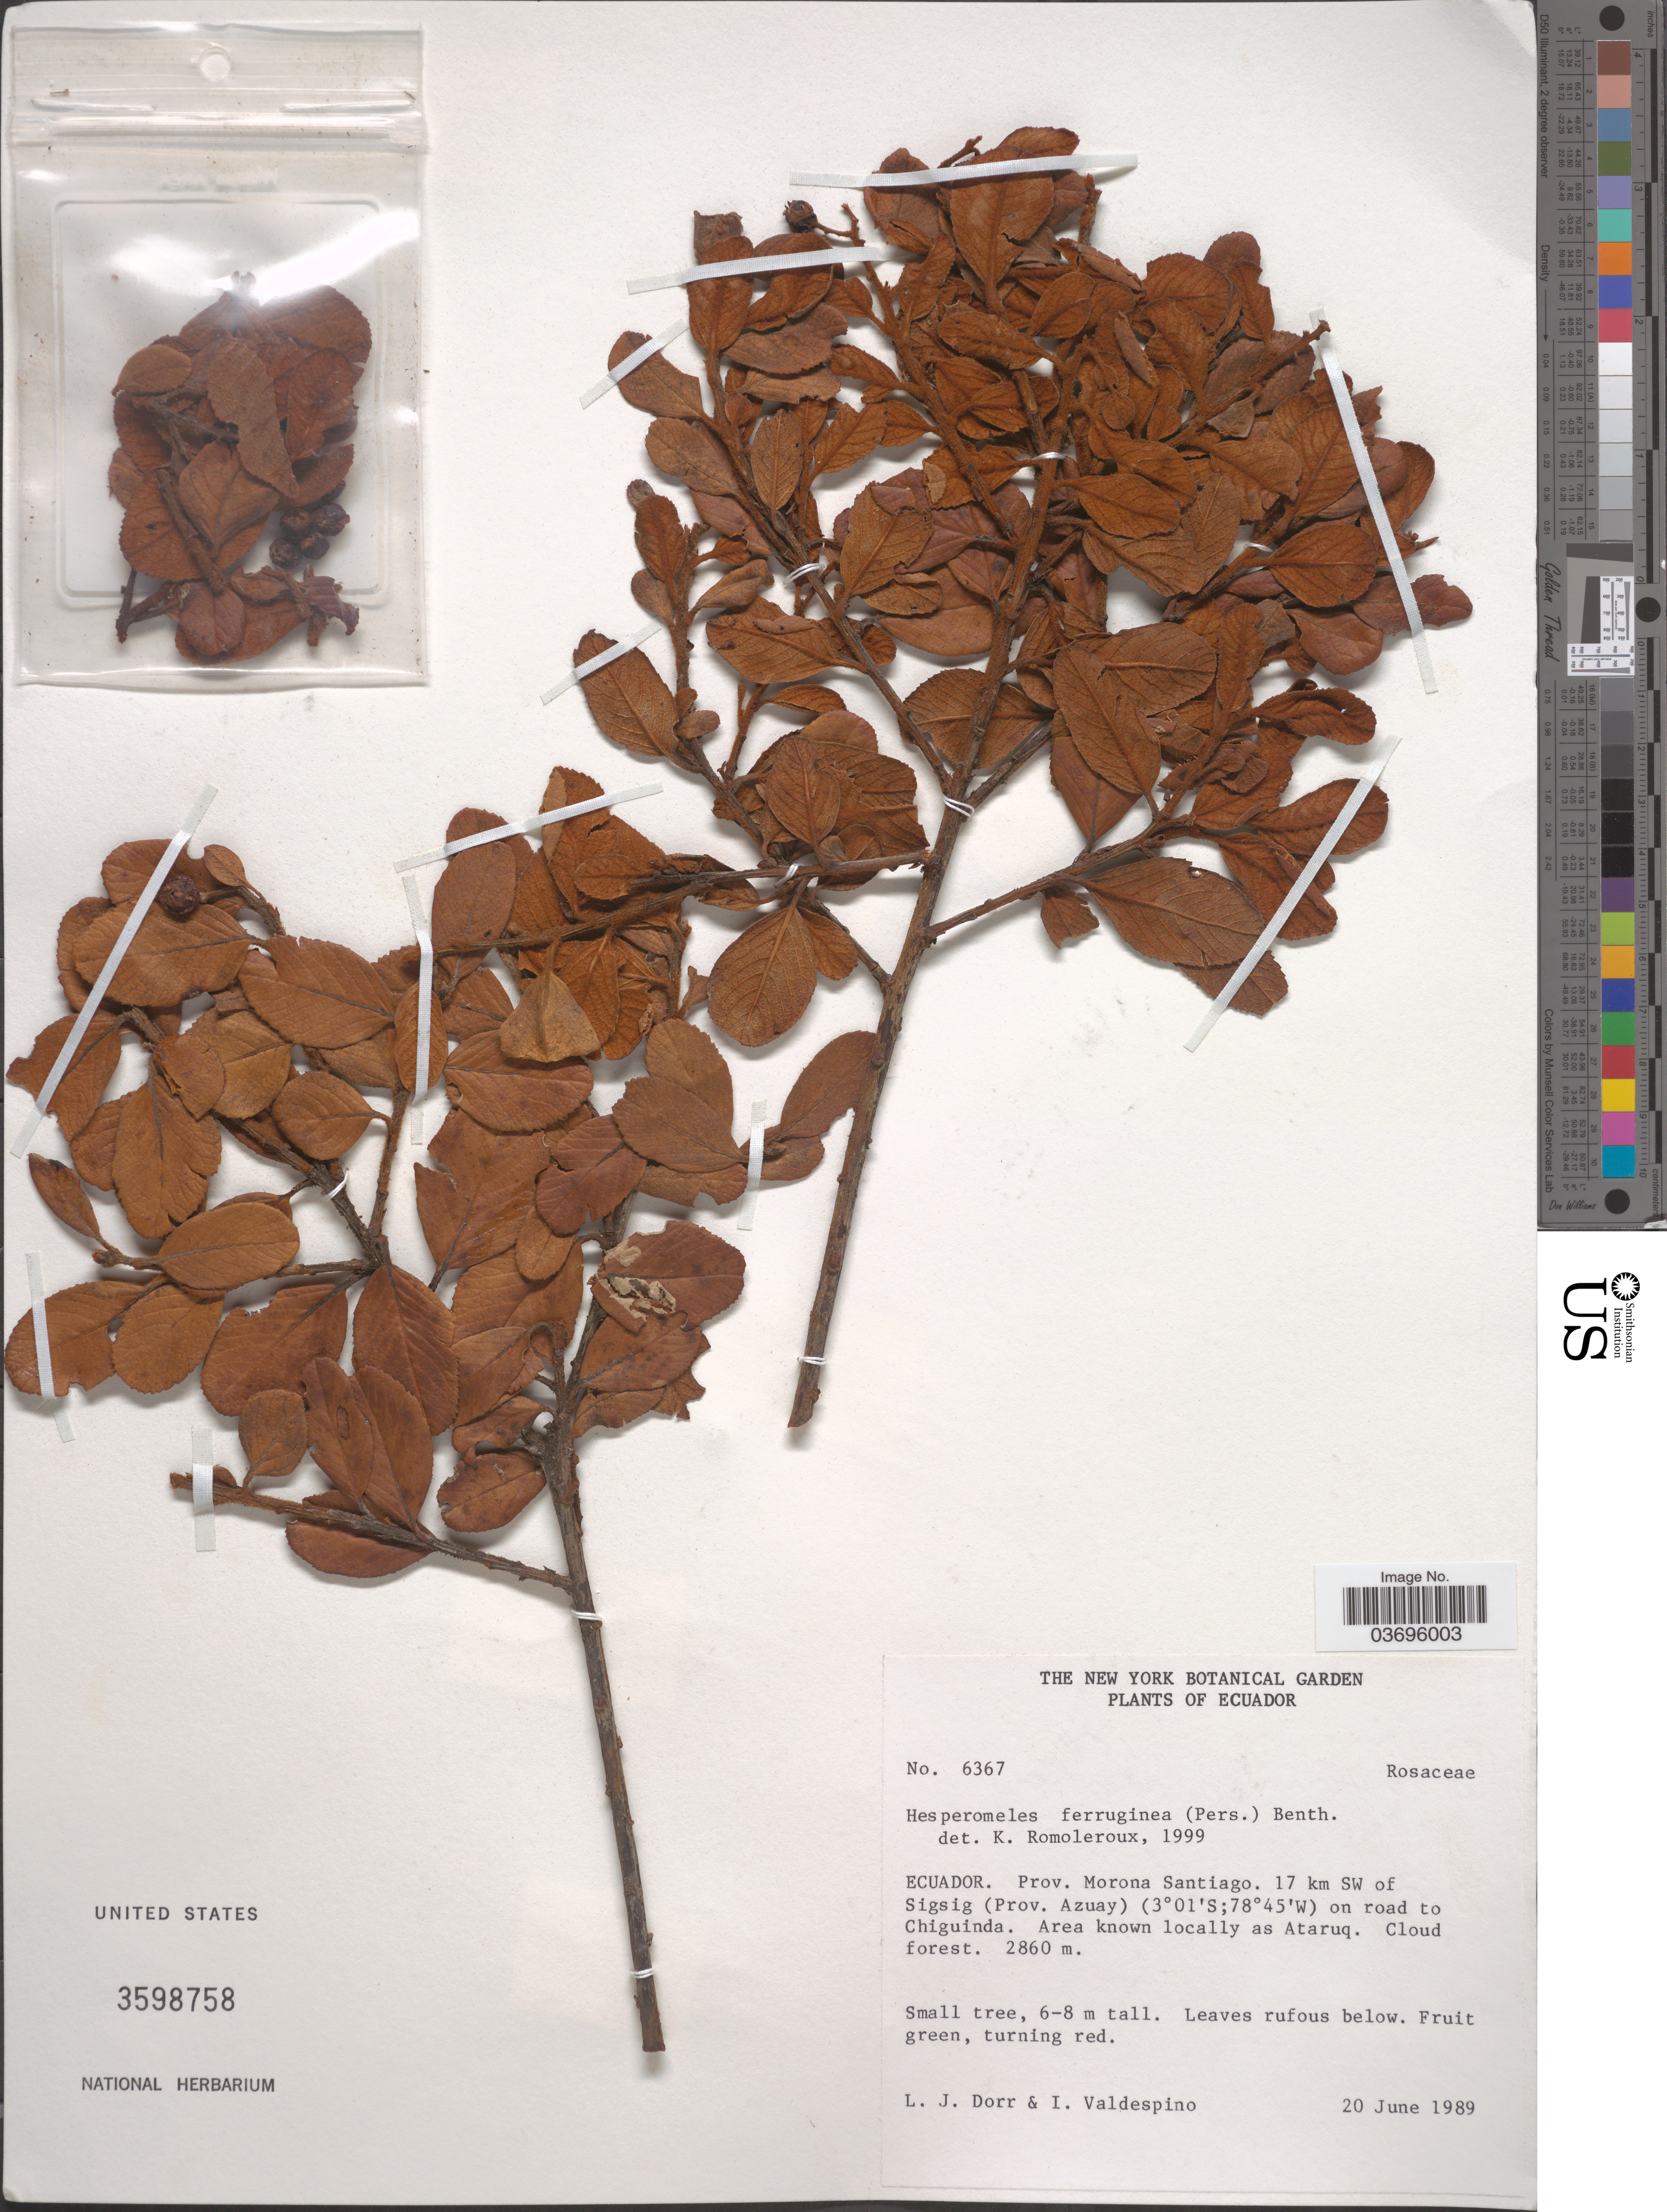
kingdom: Plantae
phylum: Tracheophyta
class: Magnoliopsida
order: Rosales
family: Rosaceae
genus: Hesperomeles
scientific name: Hesperomeles ferruginea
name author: (Juss. ex Pers.) Benth.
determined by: Romoleroux, K.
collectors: L. J. Dorr & I. Valdespino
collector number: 6367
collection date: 1989-06-20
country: Ecuador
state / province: Morona-Santiago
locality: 17 km SW of Sigsig (Prov. Azuay) on road to Chiguinda. Area locally known as Ataruq.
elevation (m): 2860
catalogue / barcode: US 3598758